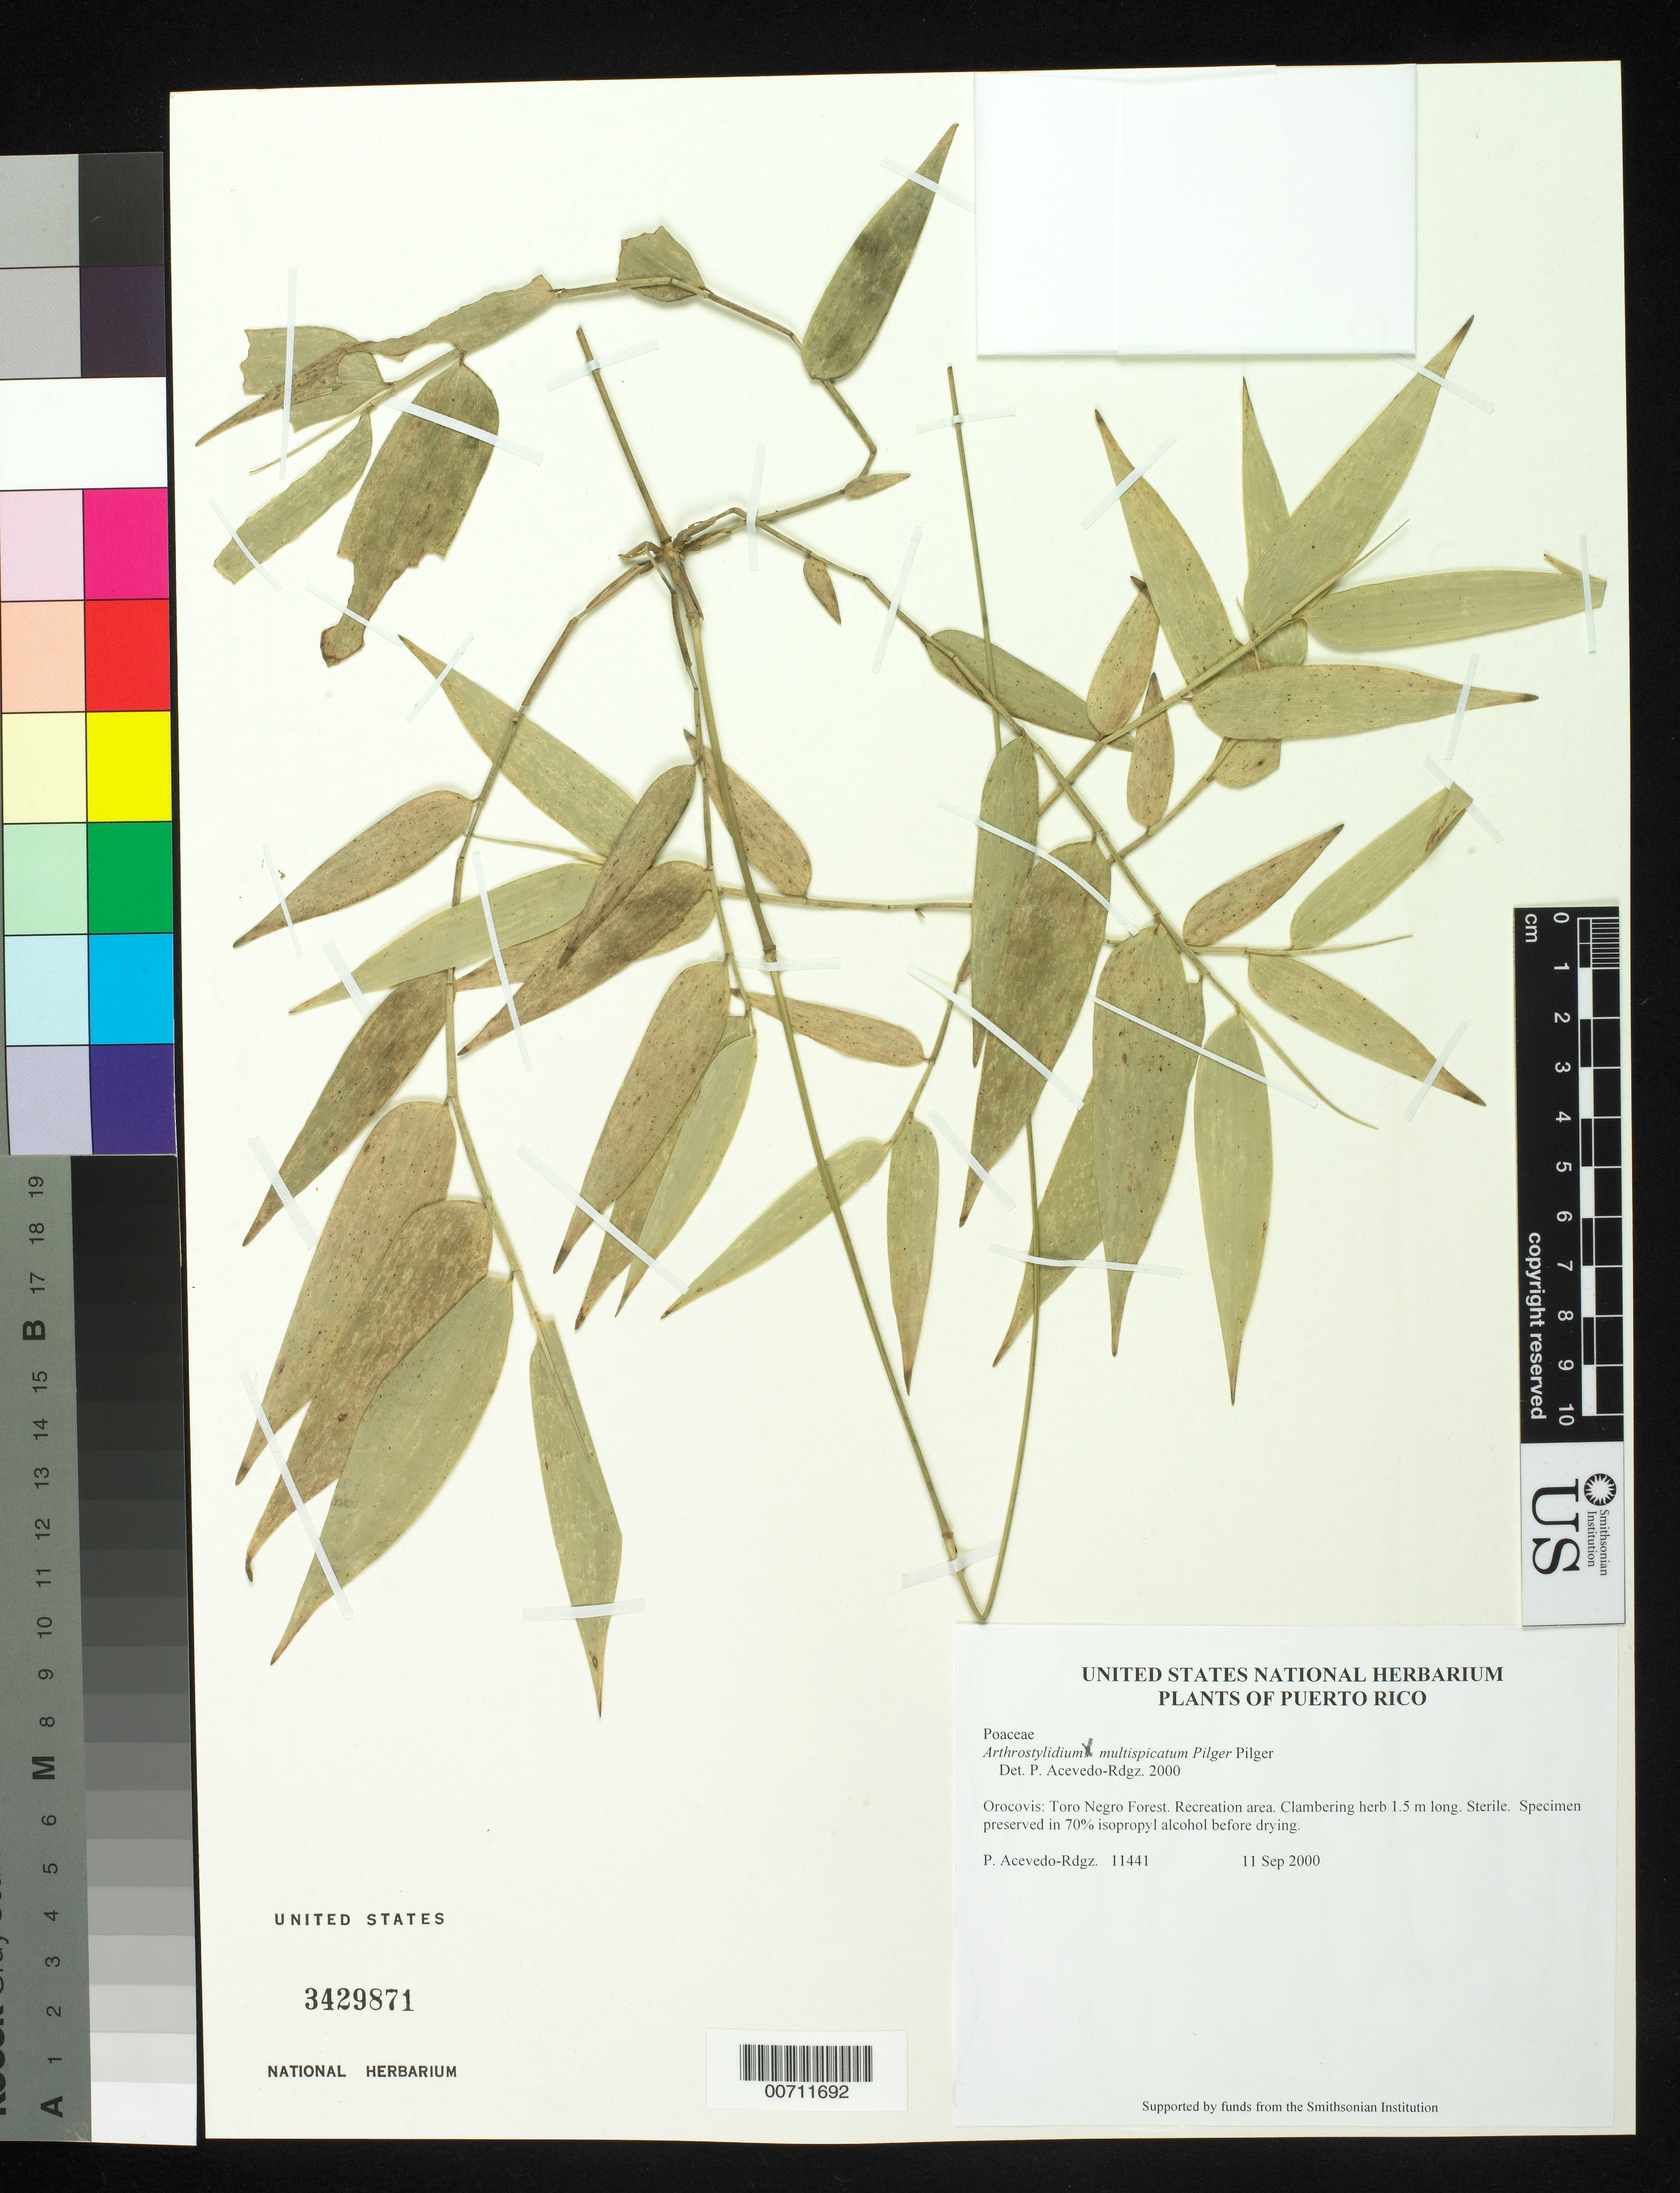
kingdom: Plantae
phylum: Tracheophyta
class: Liliopsida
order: Poales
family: Poaceae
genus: Arthrostylidium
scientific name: Arthrostylidium multispicatum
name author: Pilg. in Urb.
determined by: Acevedo-Rodríguez, P., (BOT), Smithsonian Institution - National Museum of Natural History (UNITED STATES)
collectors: P. Acevedo-Rodr.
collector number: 11441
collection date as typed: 11 Sep 2000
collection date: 2000-09-11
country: Puerto Rico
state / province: Orocovis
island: Puerto Rico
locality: Orocovis: Toro Negro Forest.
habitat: Recreation area.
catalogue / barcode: US 3429871